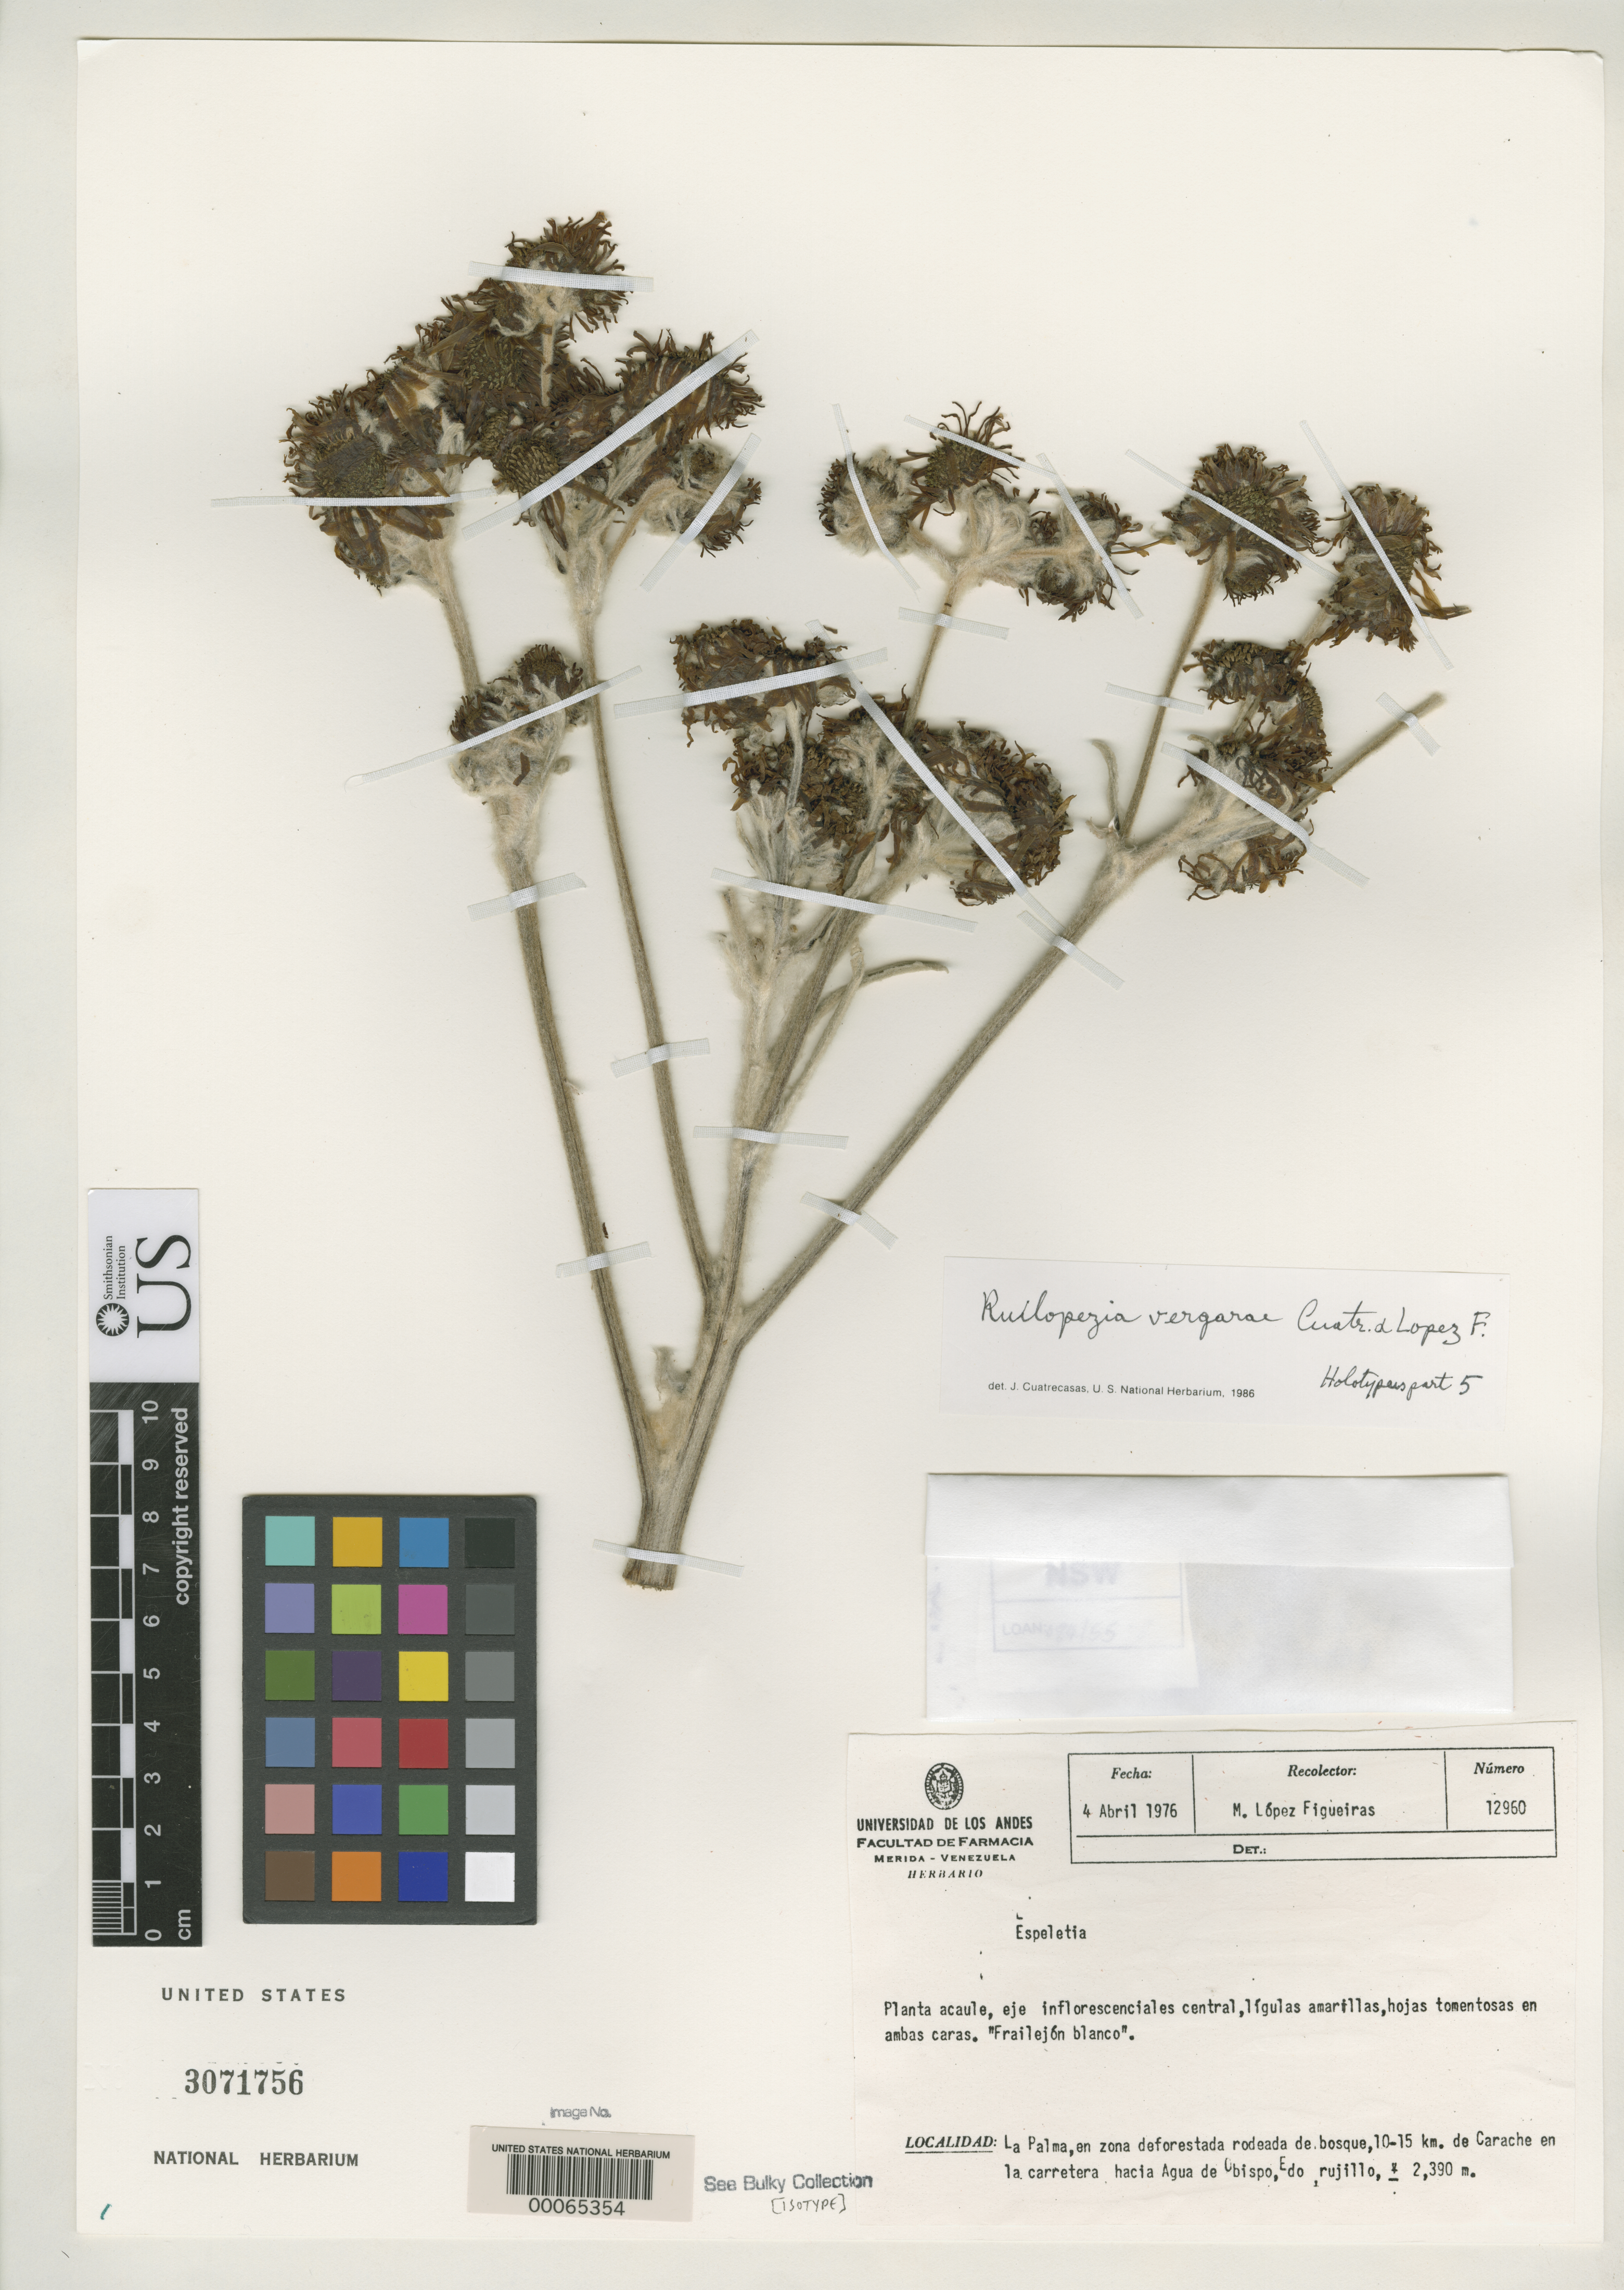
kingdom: Plantae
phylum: Tracheophyta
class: Magnoliopsida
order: Asterales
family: Asteraceae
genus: Ruilopezia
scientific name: Ruilopezia vergarae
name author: Cuatrec. & López Fig.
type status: Holotype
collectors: M. López Figueiras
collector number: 12960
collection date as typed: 04 Apr 1976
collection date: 1976-04-04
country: Venezuela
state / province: Trujillo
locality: La Palma, 10-15 km de Carache en La Carretera Hcia agua de Obispo.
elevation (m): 2930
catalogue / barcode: US 3071756